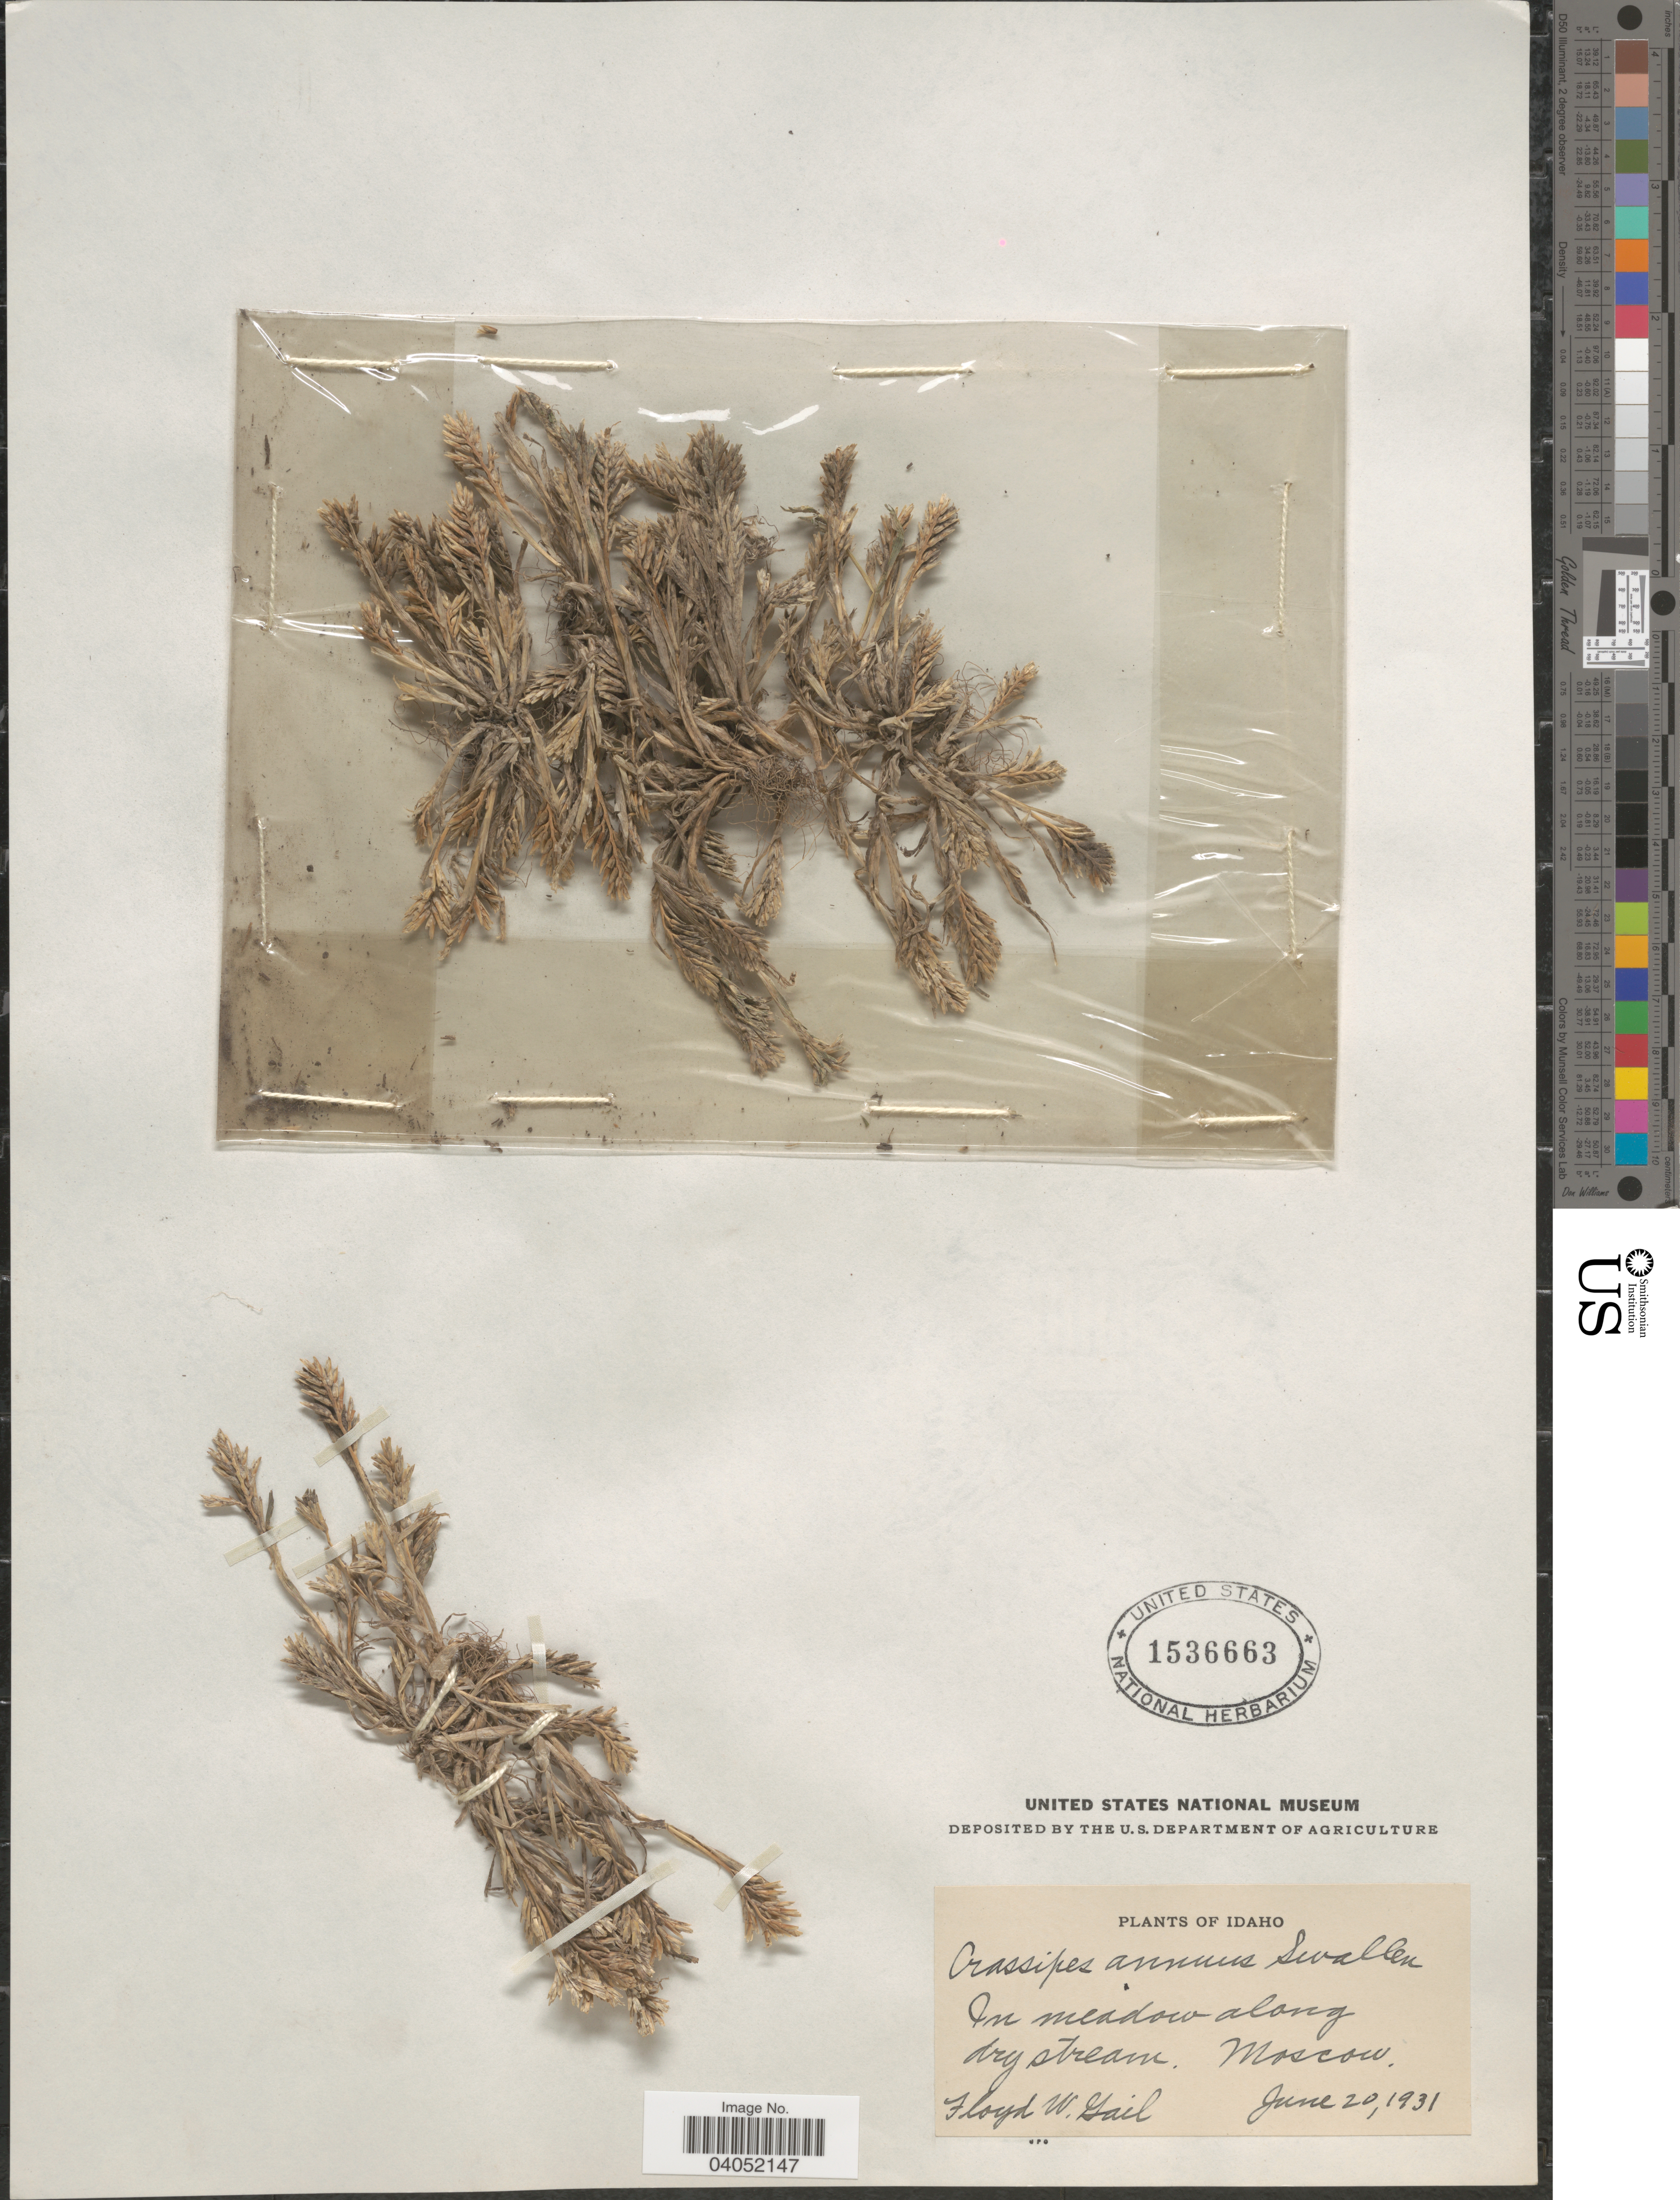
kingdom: Plantae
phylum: Tracheophyta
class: Liliopsida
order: Poales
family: Poaceae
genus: Sclerochloa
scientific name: Sclerochloa dura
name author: (L.) P. Beauv.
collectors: F. Gail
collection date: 1931-06-20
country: United States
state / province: Idaho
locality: Moscow.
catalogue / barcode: US 1536663